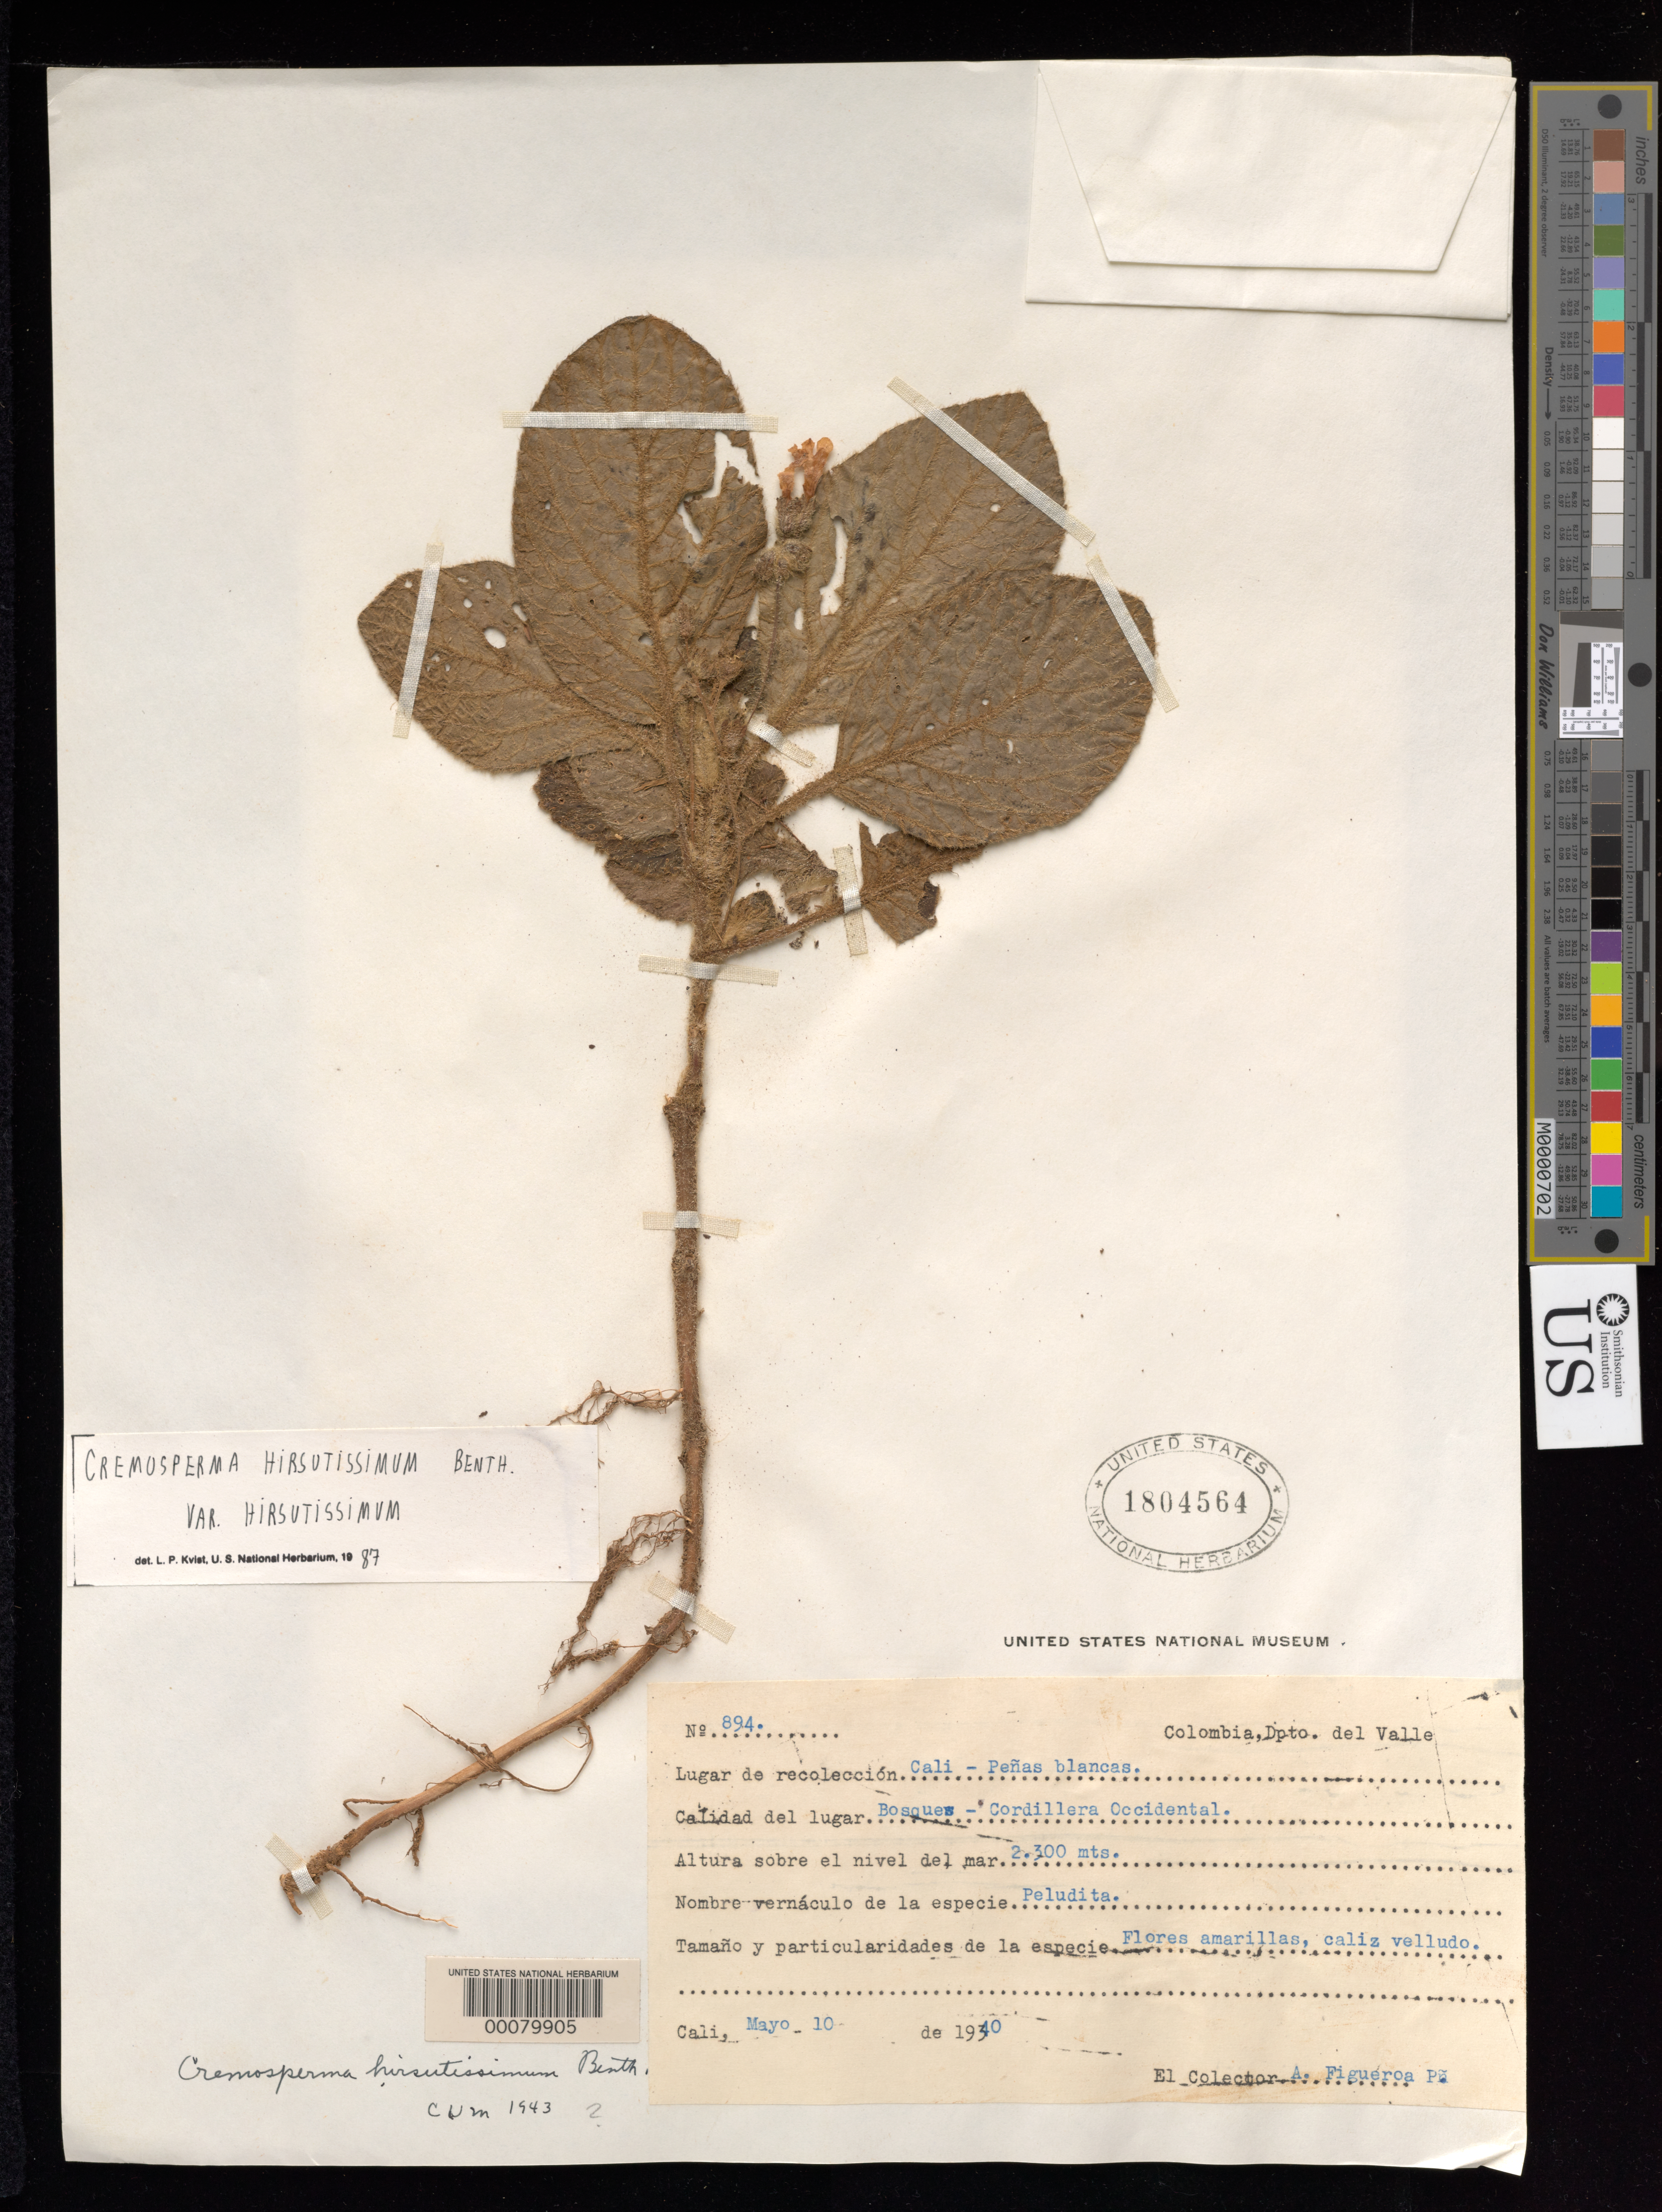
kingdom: Plantae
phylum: Tracheophyta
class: Magnoliopsida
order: Lamiales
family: Gesneriaceae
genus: Cremosperma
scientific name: Cremosperma hirsutissimum var. hirsutissimum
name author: Benth.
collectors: A. Figueroa-Potes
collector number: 894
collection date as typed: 10 May 1940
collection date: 1940-05-10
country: Colombia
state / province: Valle del Cauca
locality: Cali - Penas Blancas, Cordillera Occidental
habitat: Forests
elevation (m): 2300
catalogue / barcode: US 1804564